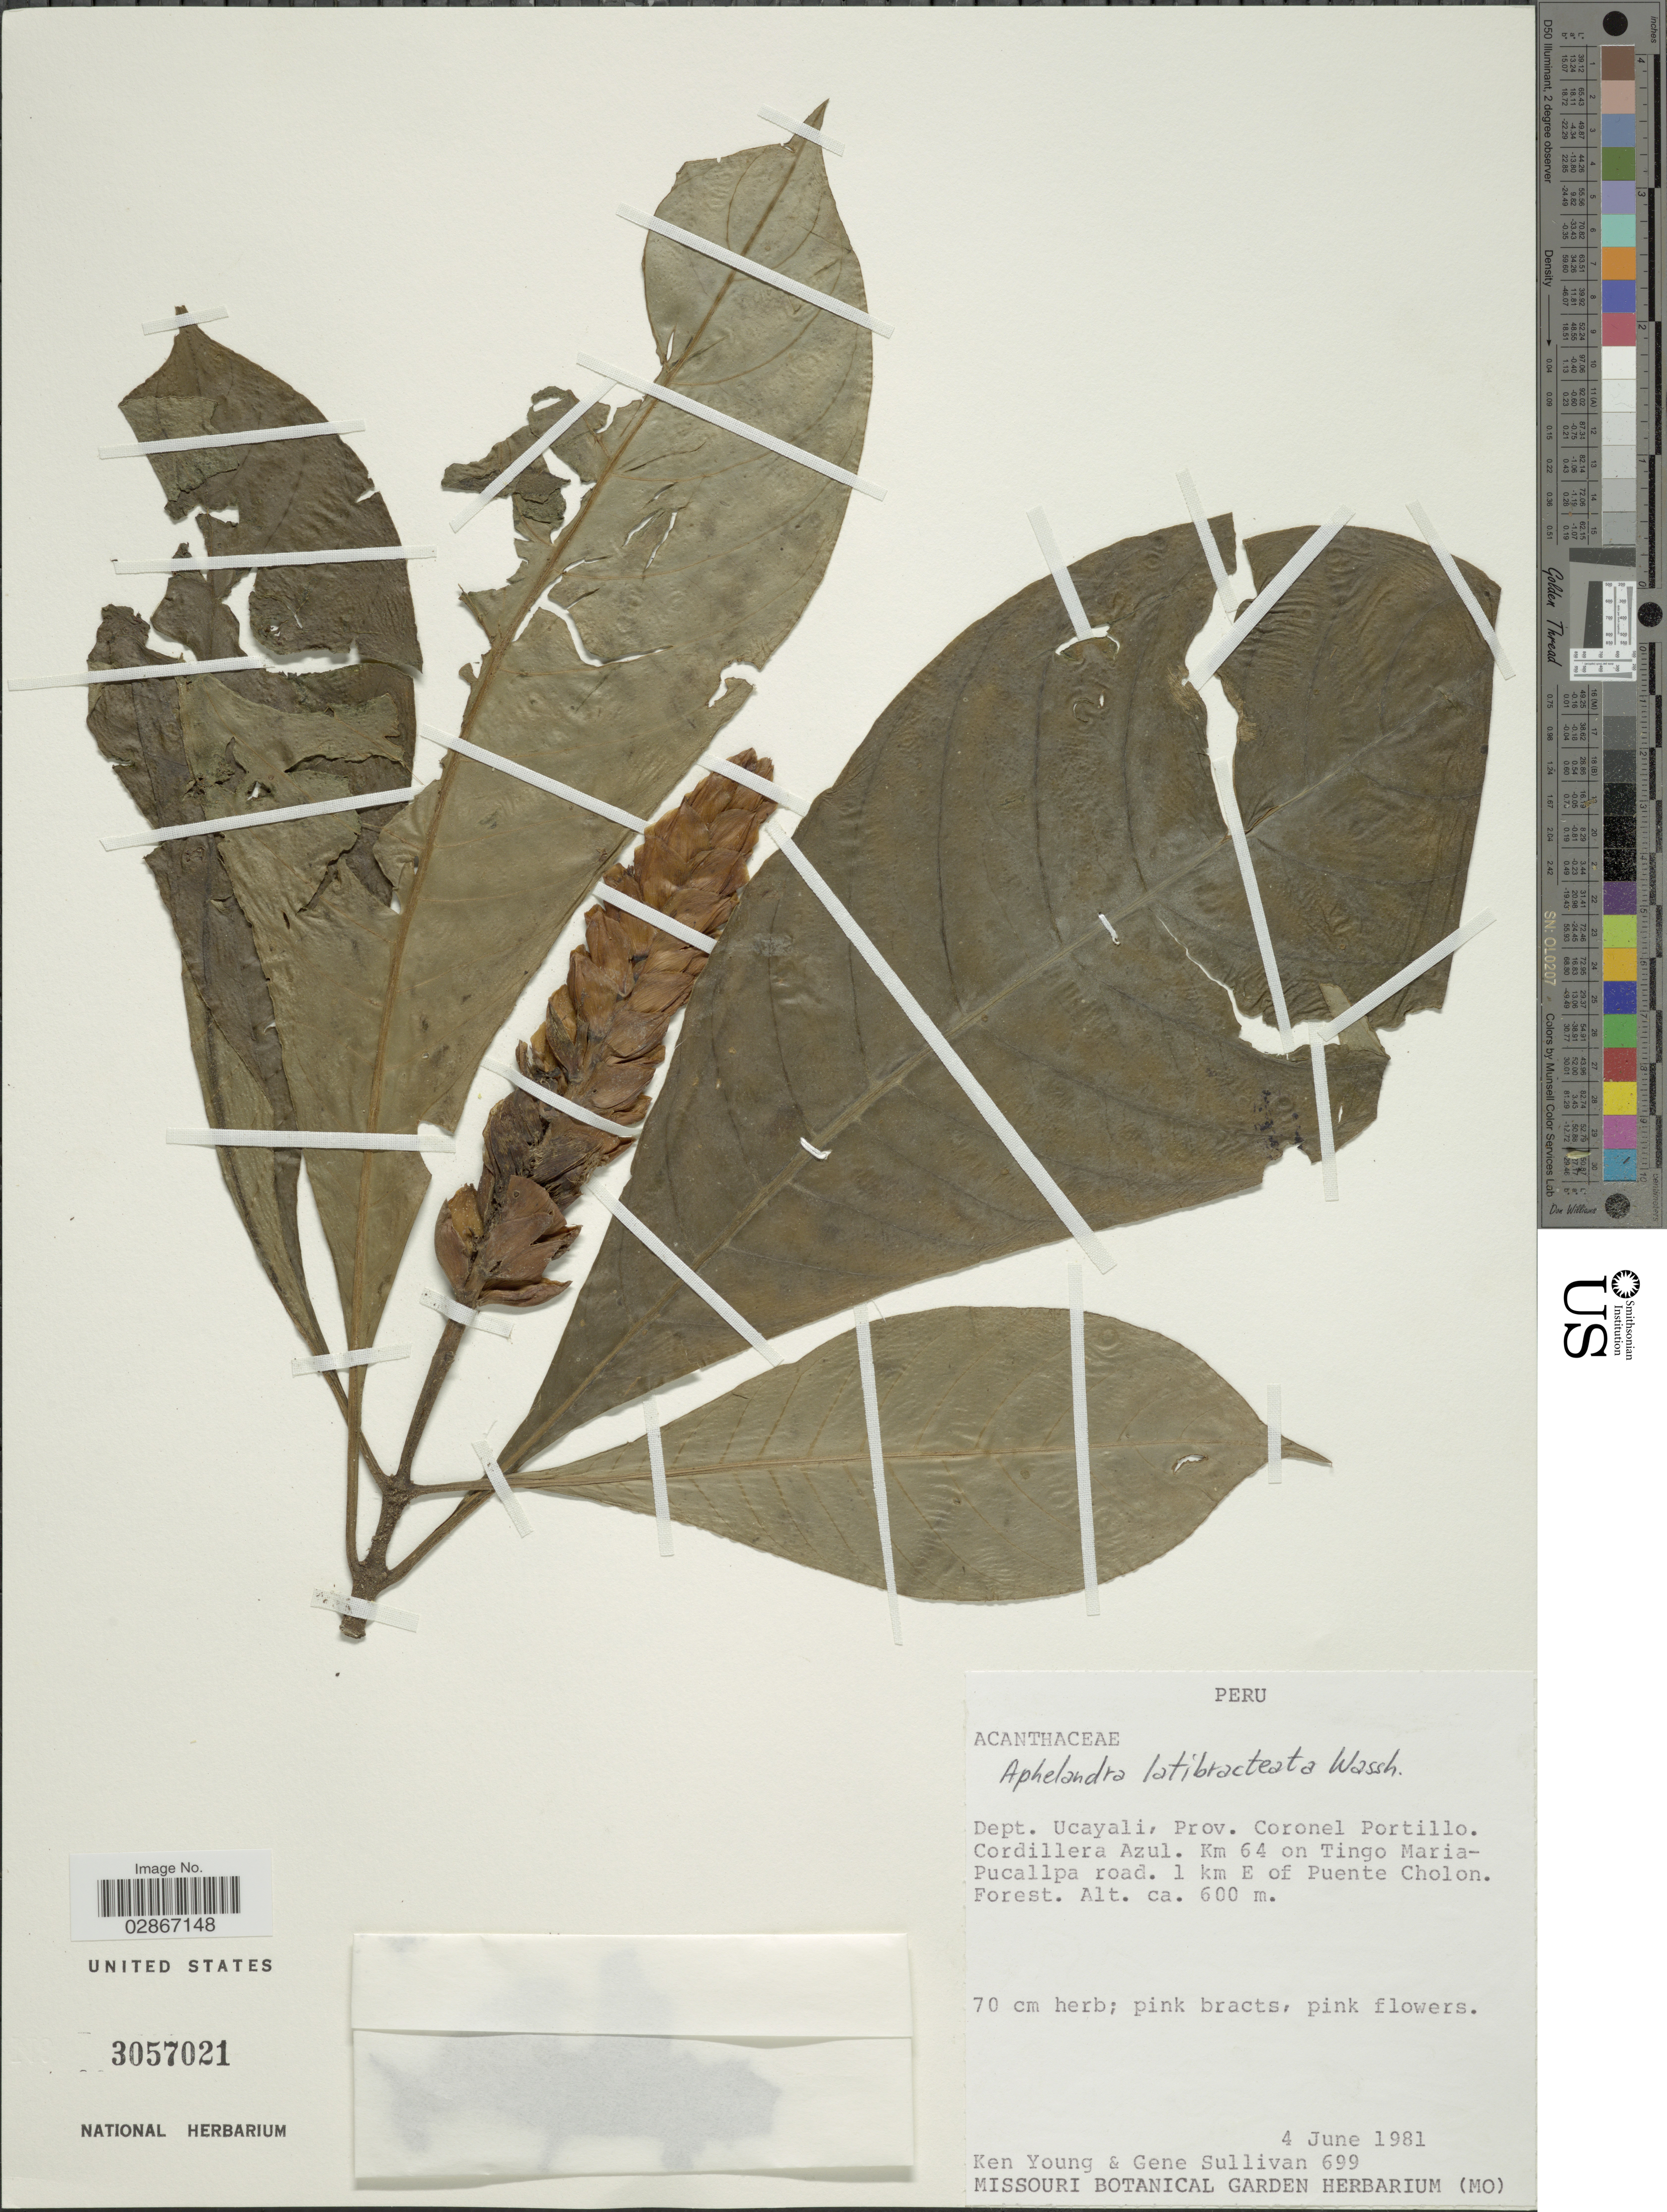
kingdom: Plantae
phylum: Tracheophyta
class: Magnoliopsida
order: Lamiales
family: Acanthaceae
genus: Aphelandra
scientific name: Aphelandra latibracteata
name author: Wassh.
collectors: K. Young & G. Sullivan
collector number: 699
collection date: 1981-06-04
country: Peru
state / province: Ucayali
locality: Dept. Ucayali, Prov. Coronel Portillo. Cordillera Azul. Km 64 on Tingo Maria-Pucallpa road. 1 km E of Puente Cholon.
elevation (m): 600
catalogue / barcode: US 3057021